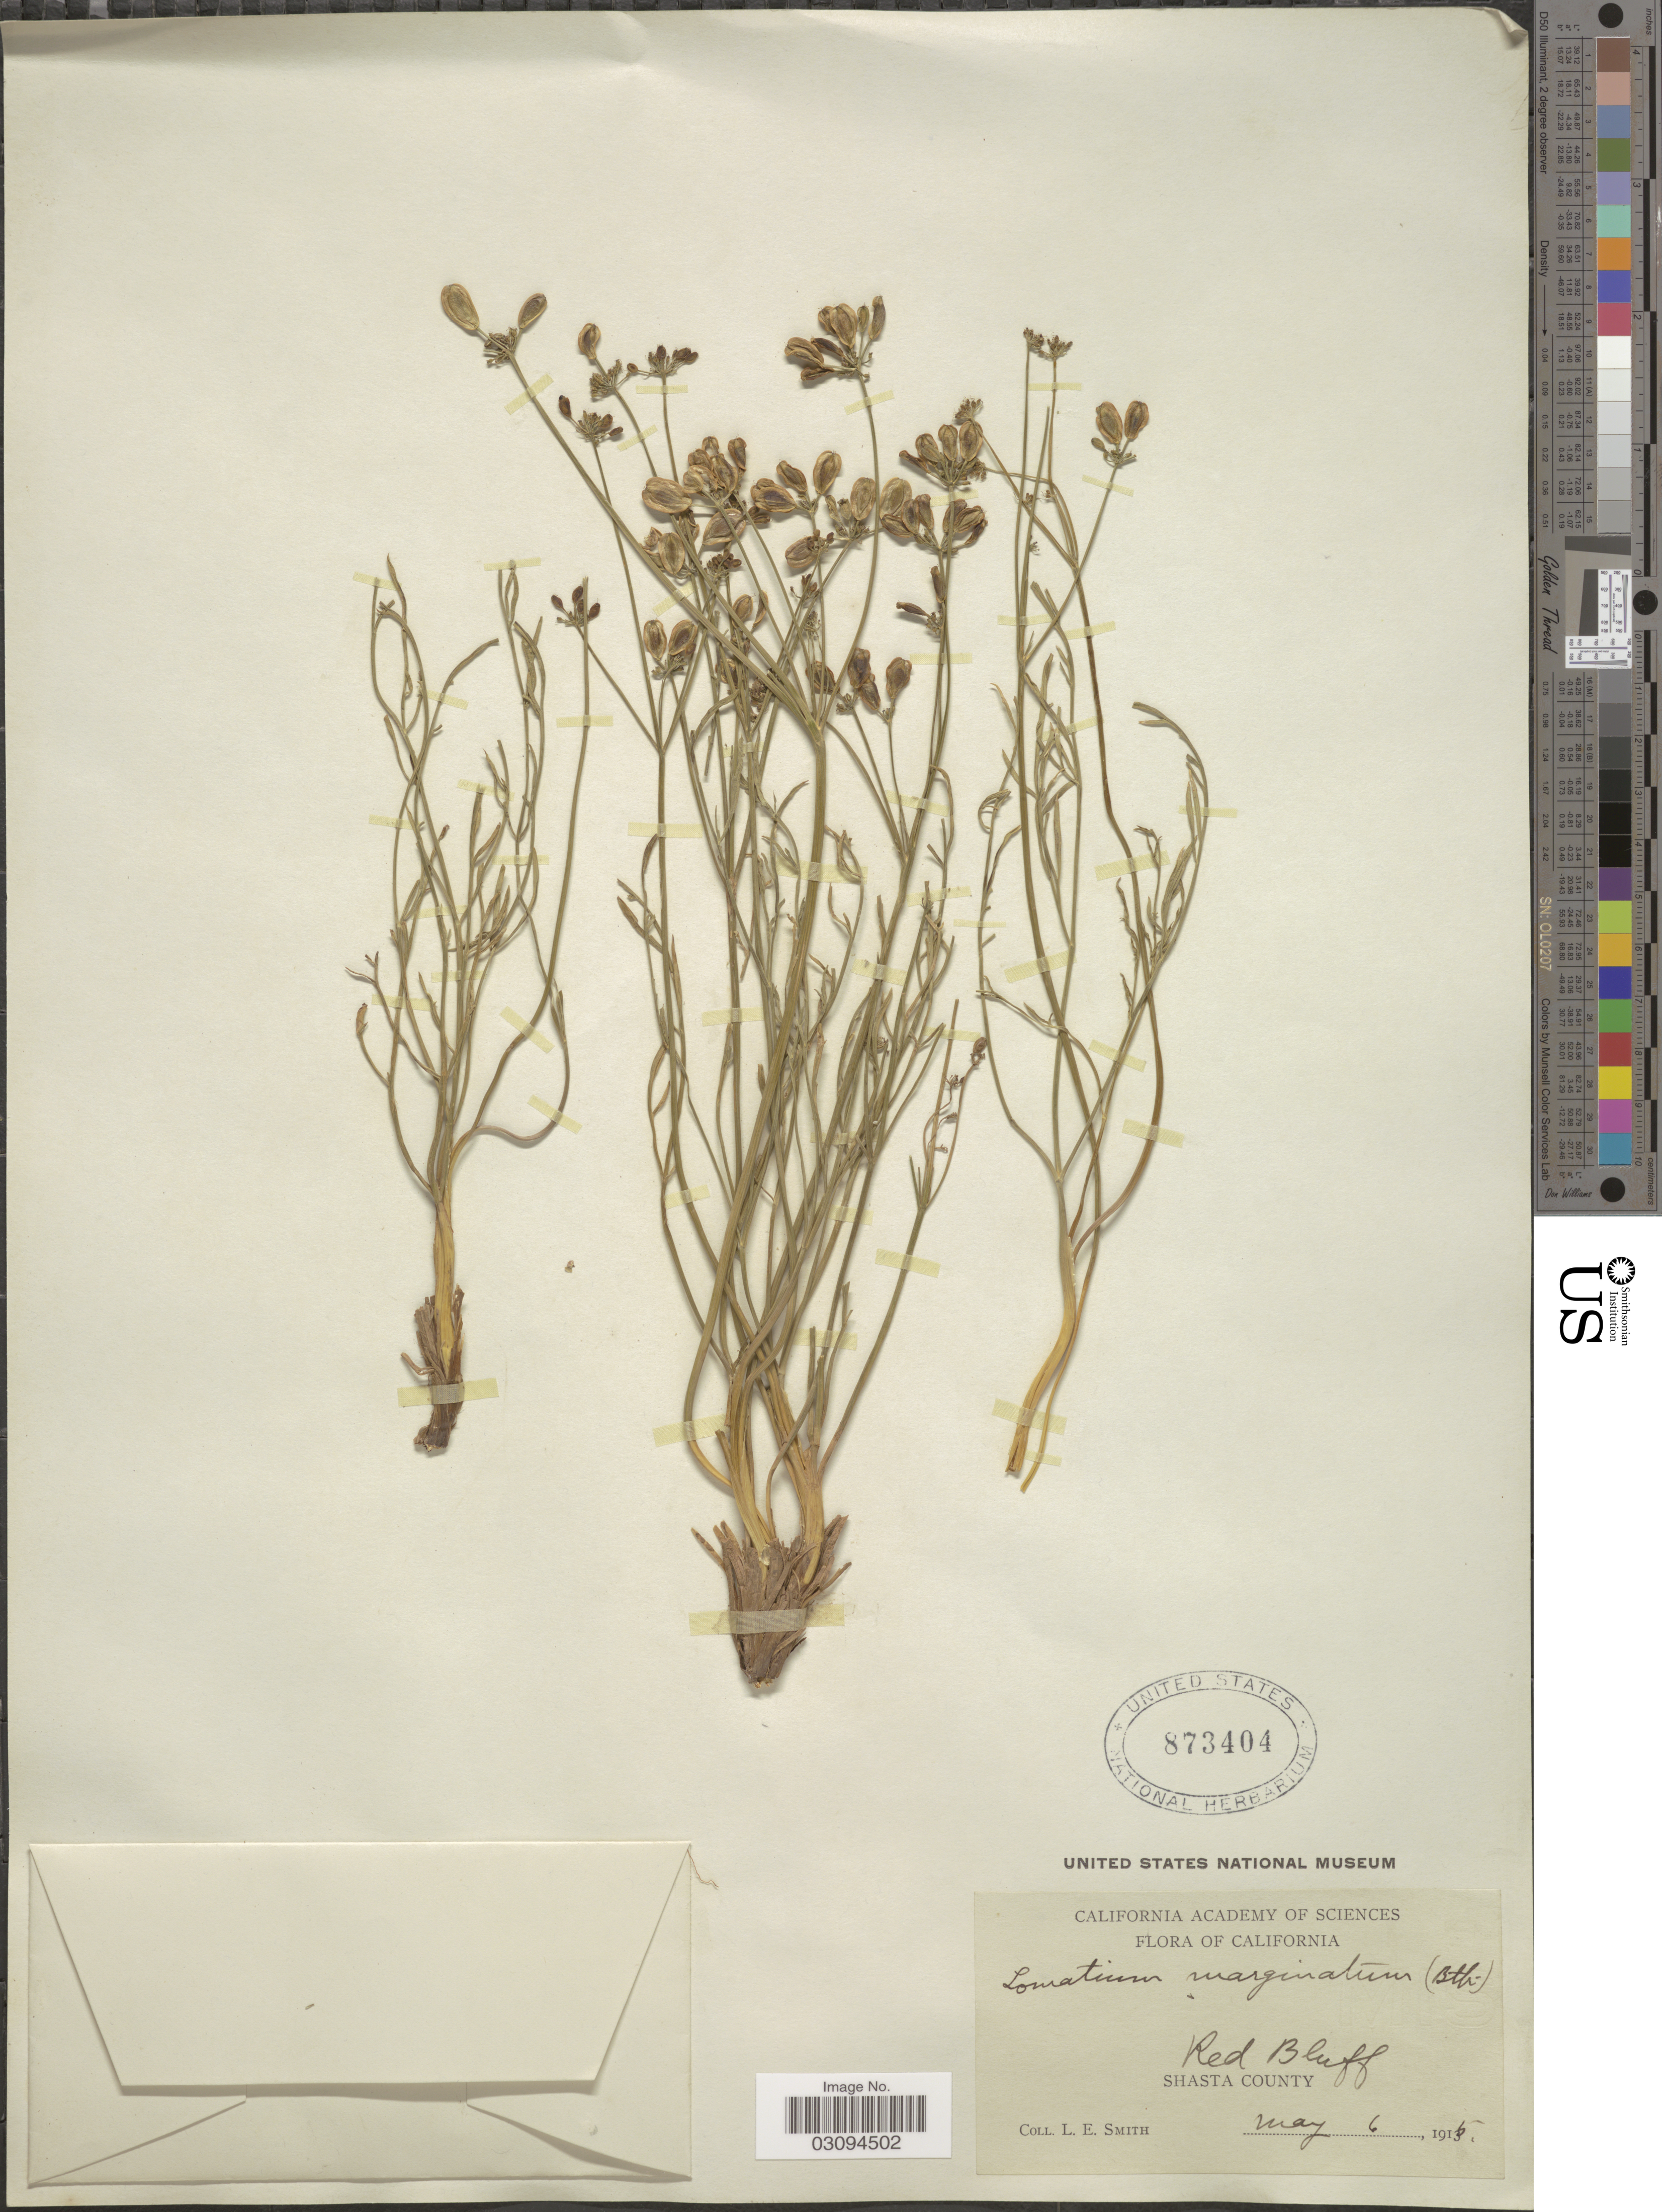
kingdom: Plantae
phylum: Tracheophyta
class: Magnoliopsida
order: Apiales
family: Apiaceae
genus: Lomatium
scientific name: Lomatium marginatum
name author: (Benth.) J.M. Coult. & Rose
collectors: L. E. Smith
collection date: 1915-05-06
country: United States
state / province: California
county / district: Shasta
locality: Red Bluff. Shasta County.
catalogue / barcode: US 873404